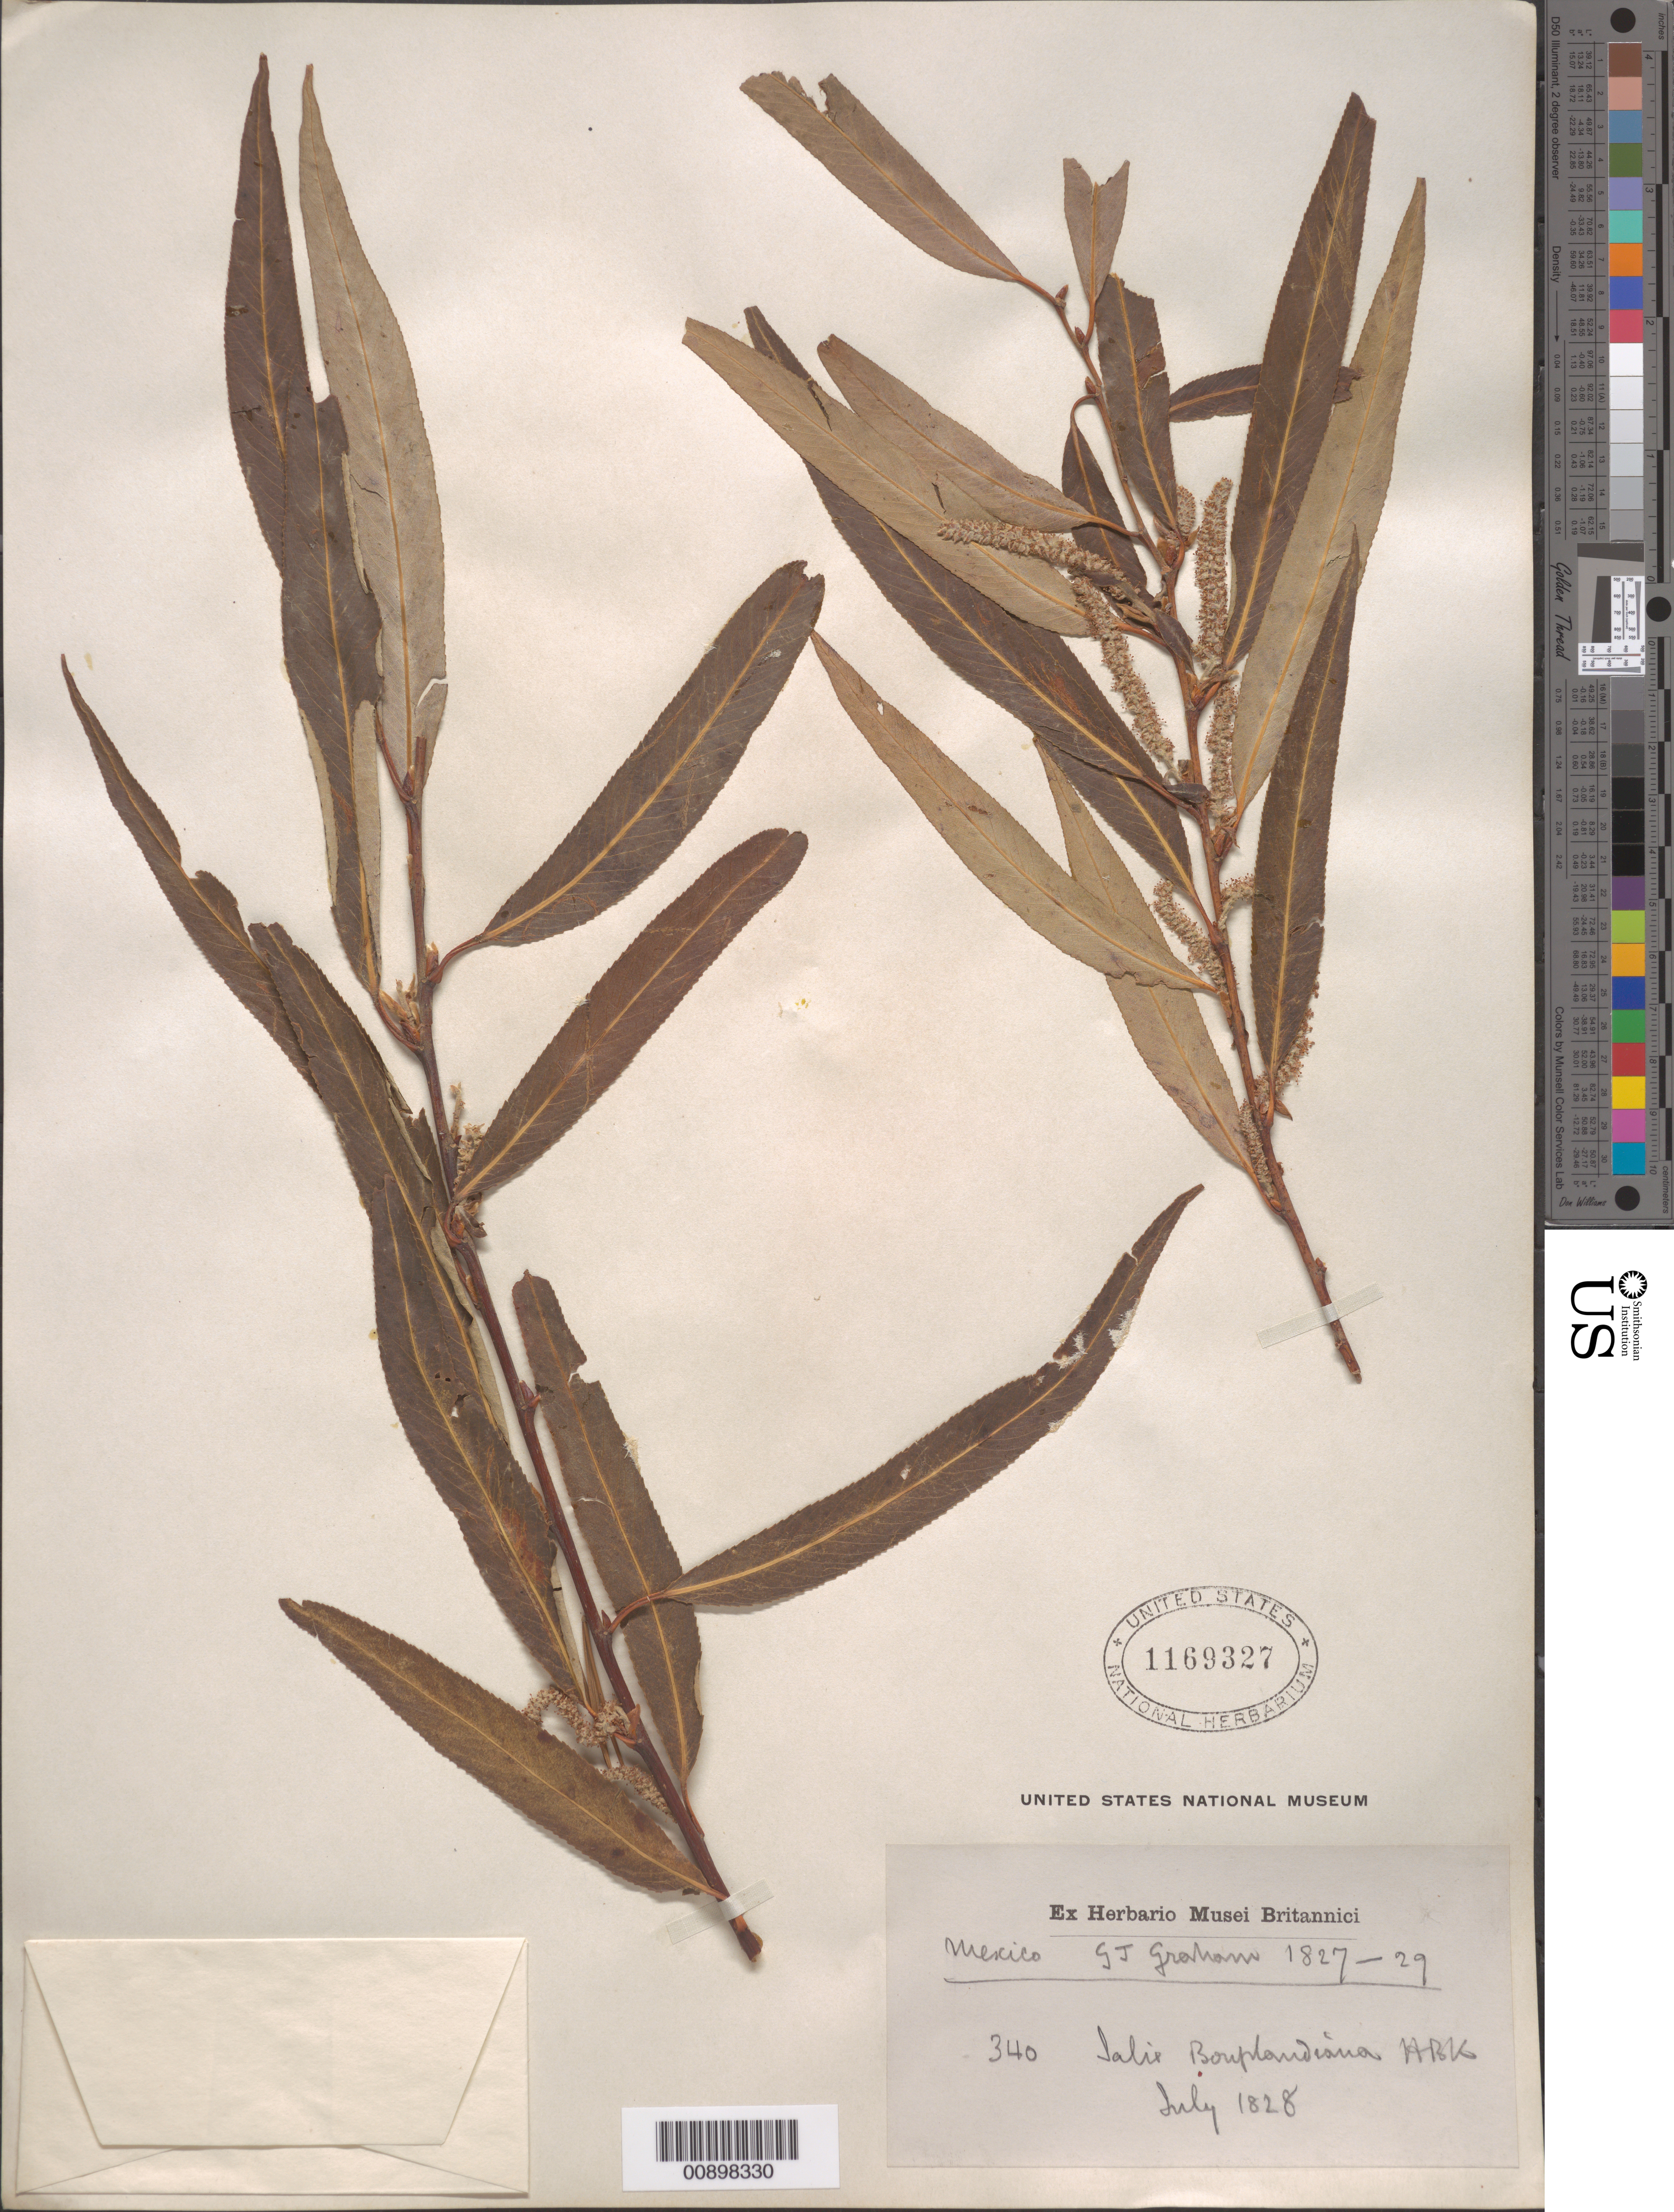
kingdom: Plantae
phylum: Tracheophyta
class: Magnoliopsida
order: Malpighiales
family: Salicaceae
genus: Salix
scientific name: Salix bonplandiana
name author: Kunth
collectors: J. G. Graham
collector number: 340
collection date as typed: Jul 1828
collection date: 1828-07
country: Mexico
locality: Mexico.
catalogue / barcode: US 1169327